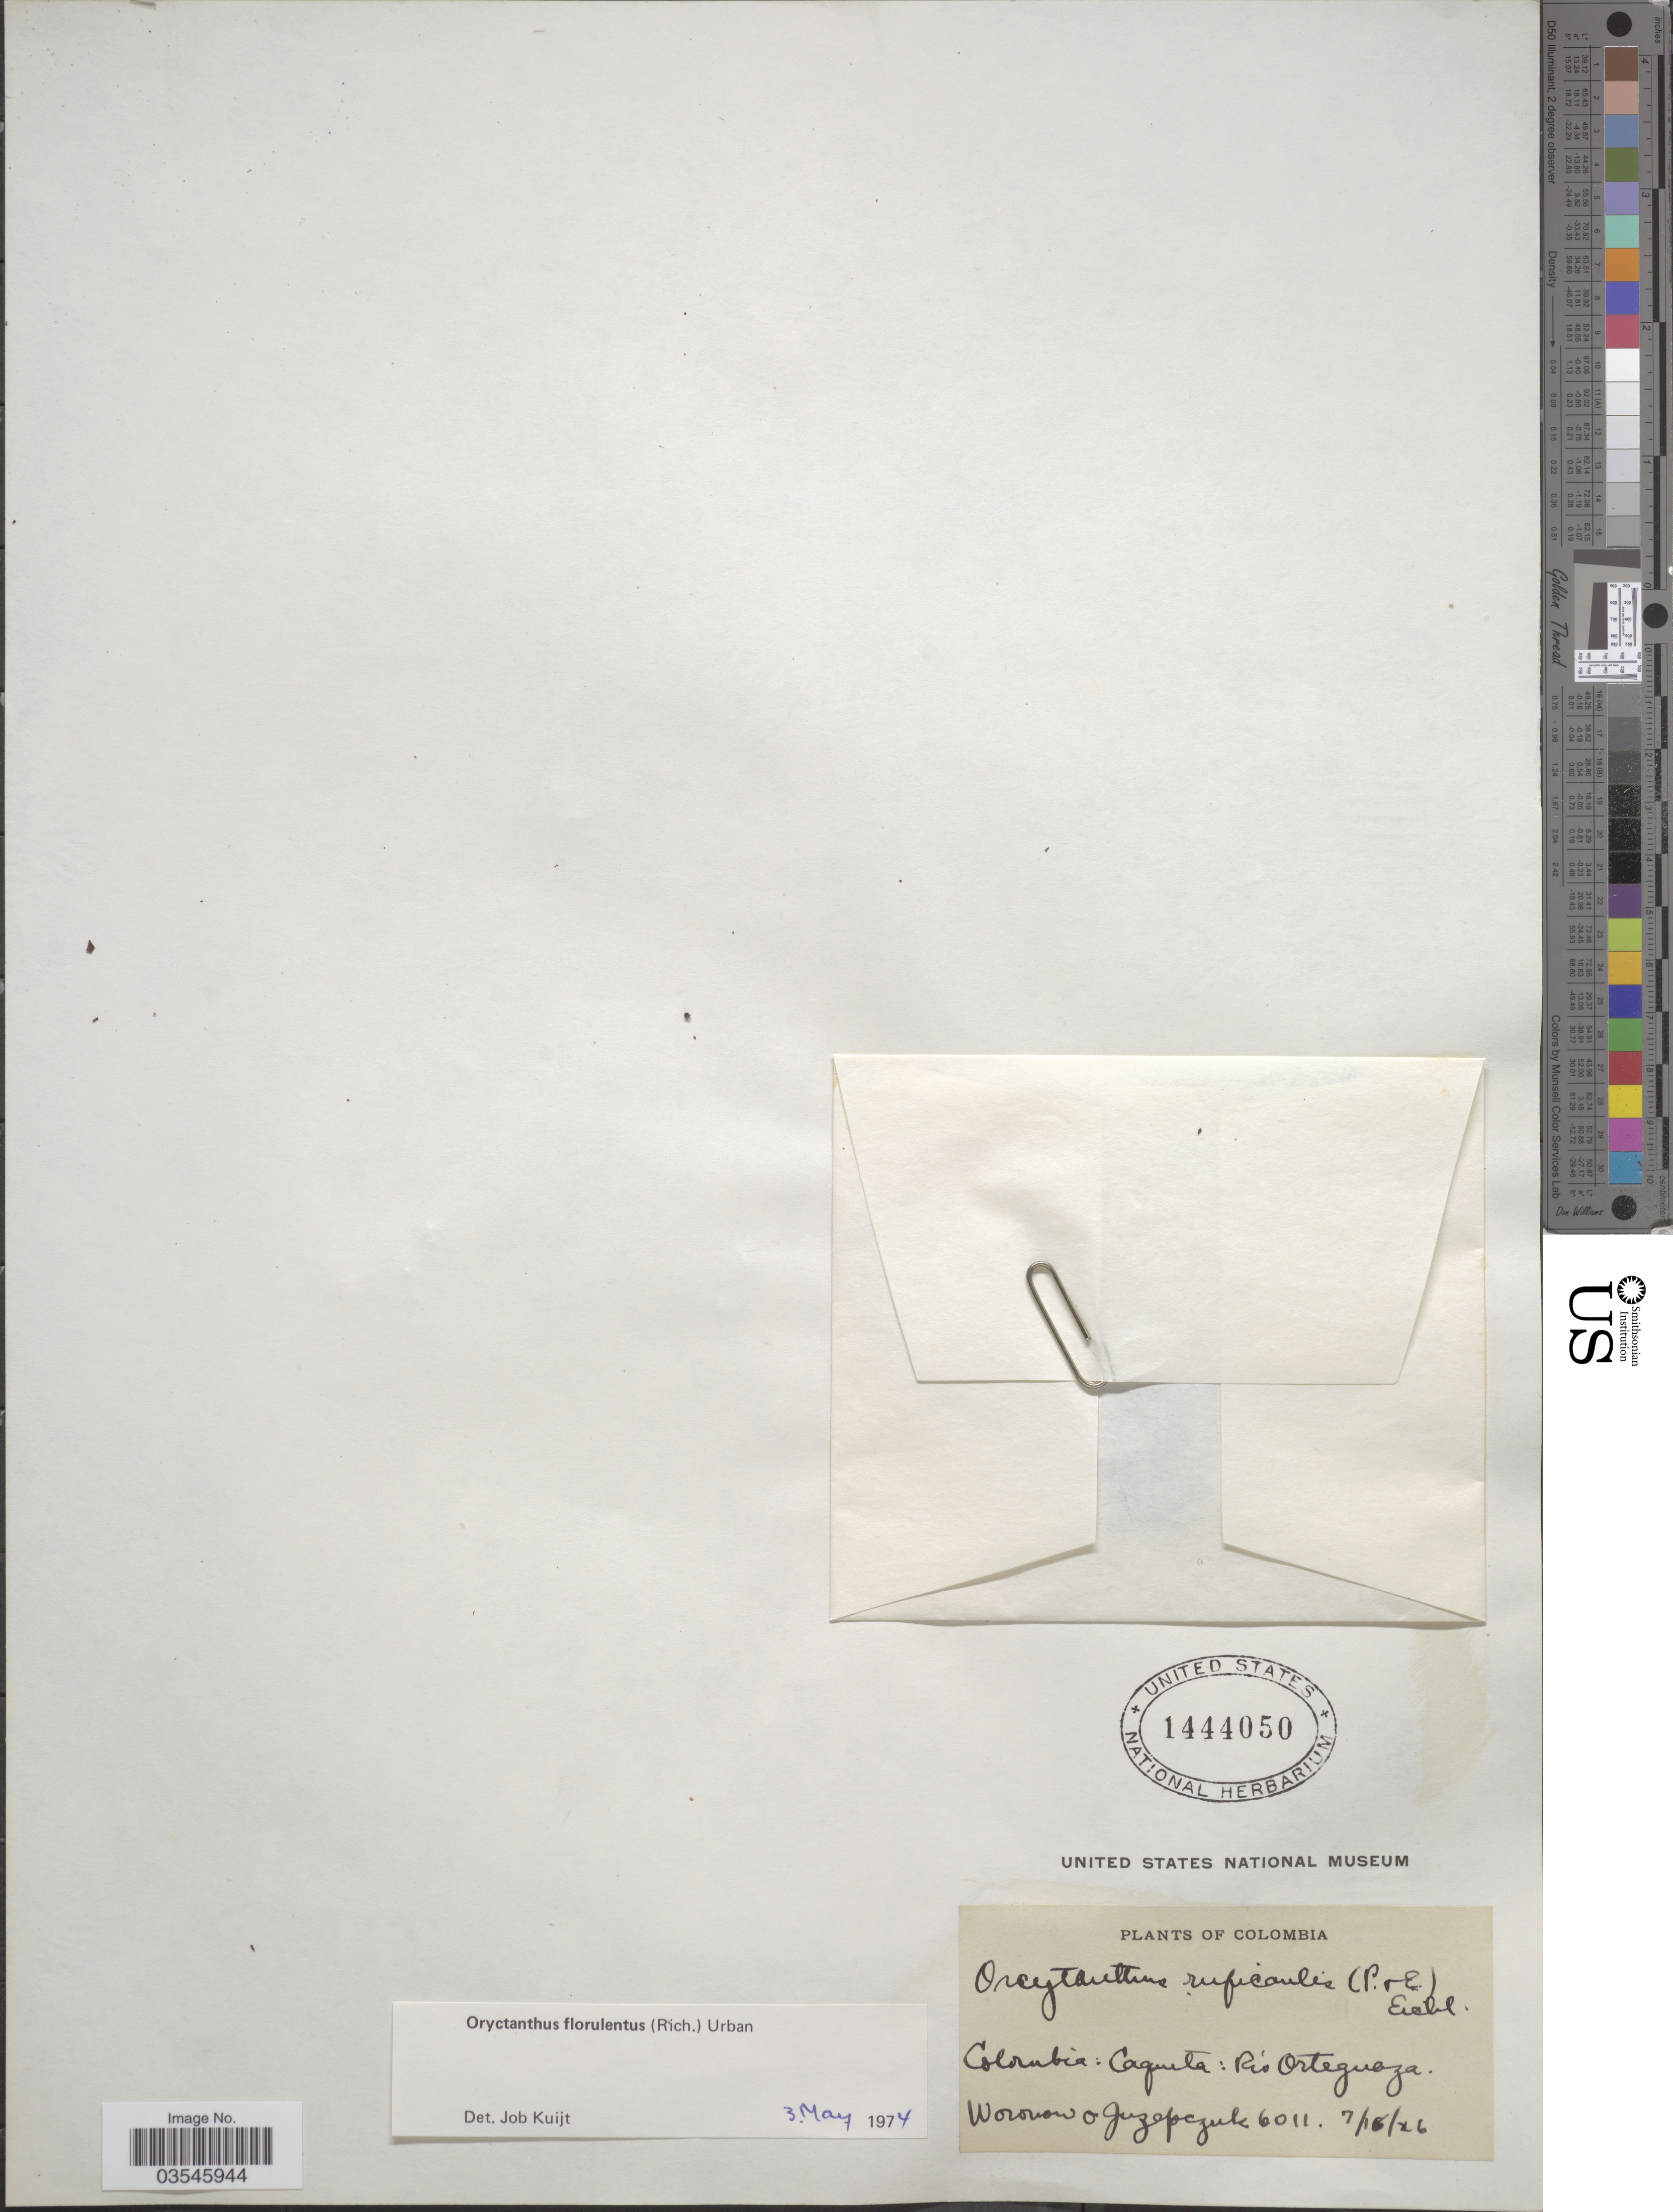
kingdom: Plantae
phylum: Tracheophyta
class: Magnoliopsida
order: Santalales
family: Loranthaceae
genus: Oryctanthus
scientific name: Oryctanthus florulentus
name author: (Rich.) Tiegh.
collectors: Woronow & Juzepczuk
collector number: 6011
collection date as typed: Transcribed d/m/y: 18/7/26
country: Colombia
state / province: Caquetá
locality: Río Orteguaza.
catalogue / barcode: US 1444050